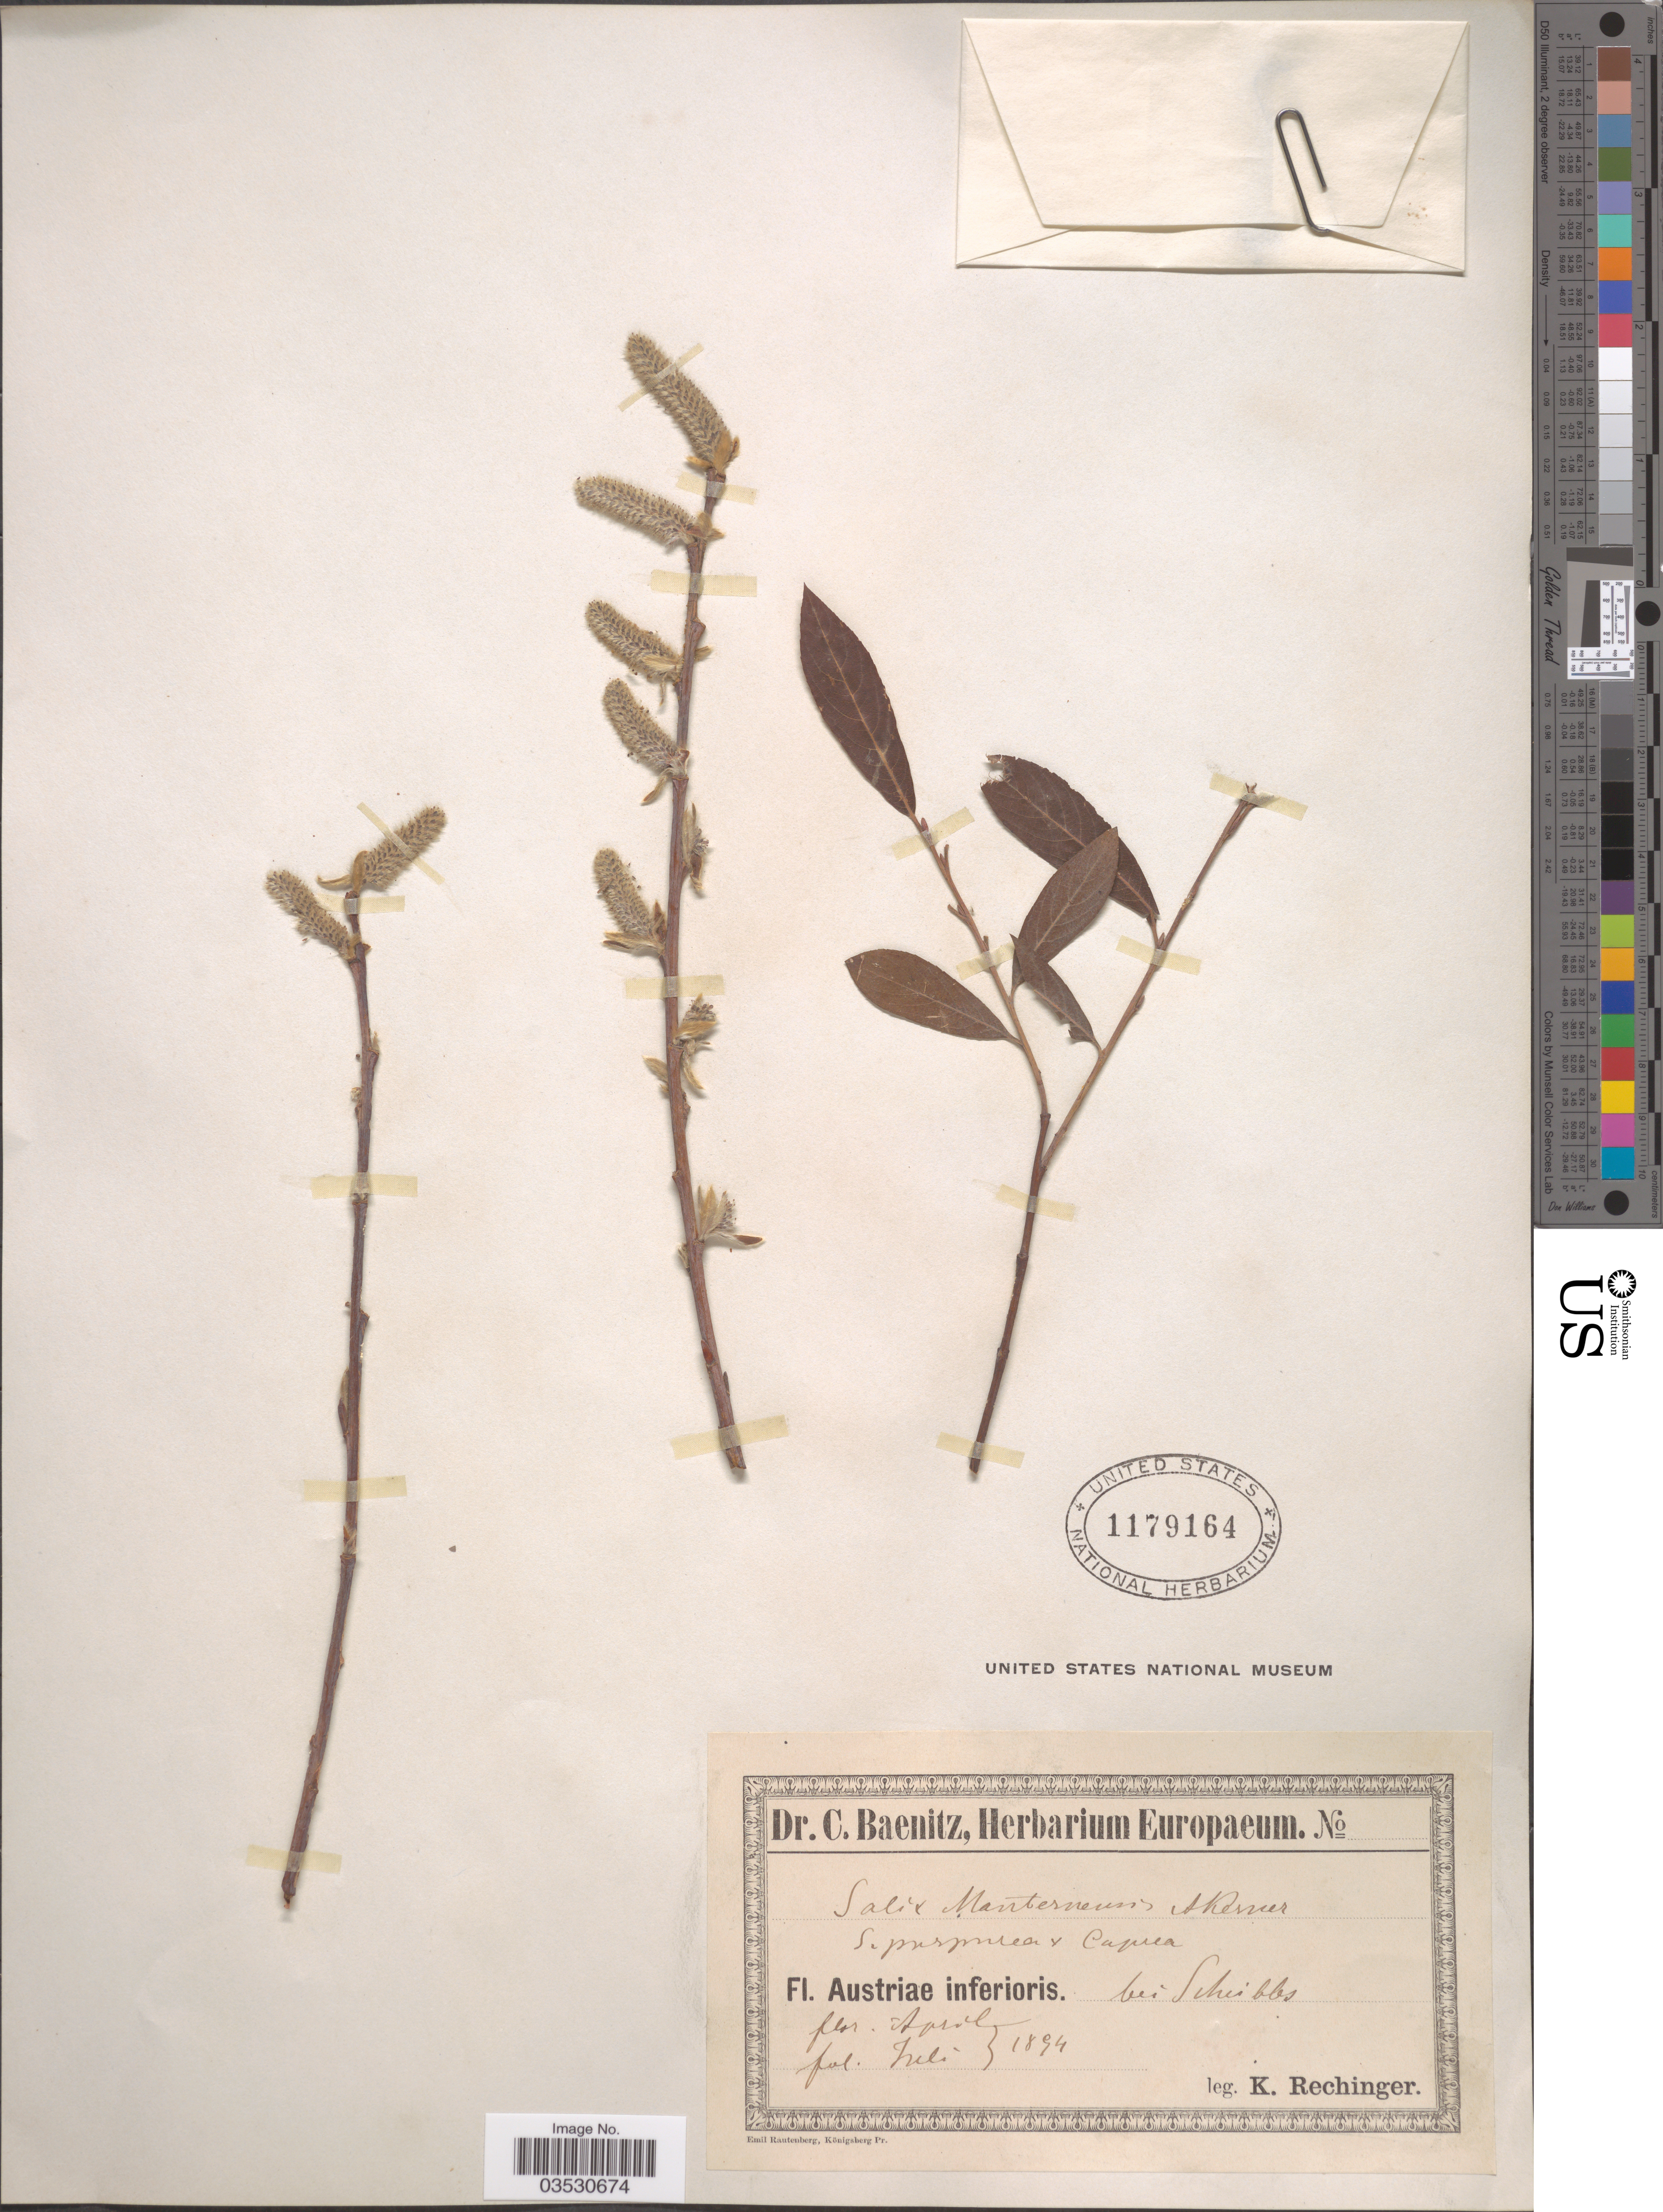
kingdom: Plantae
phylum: Tracheophyta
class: Magnoliopsida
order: Malpighiales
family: Salicaceae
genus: Salix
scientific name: Salix x mauternensis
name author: A. Kern.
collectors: K. Rechinger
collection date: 1894-04/1894-07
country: Austria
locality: Austriæ inferioris. bei Scheibbs.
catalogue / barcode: US 1179164